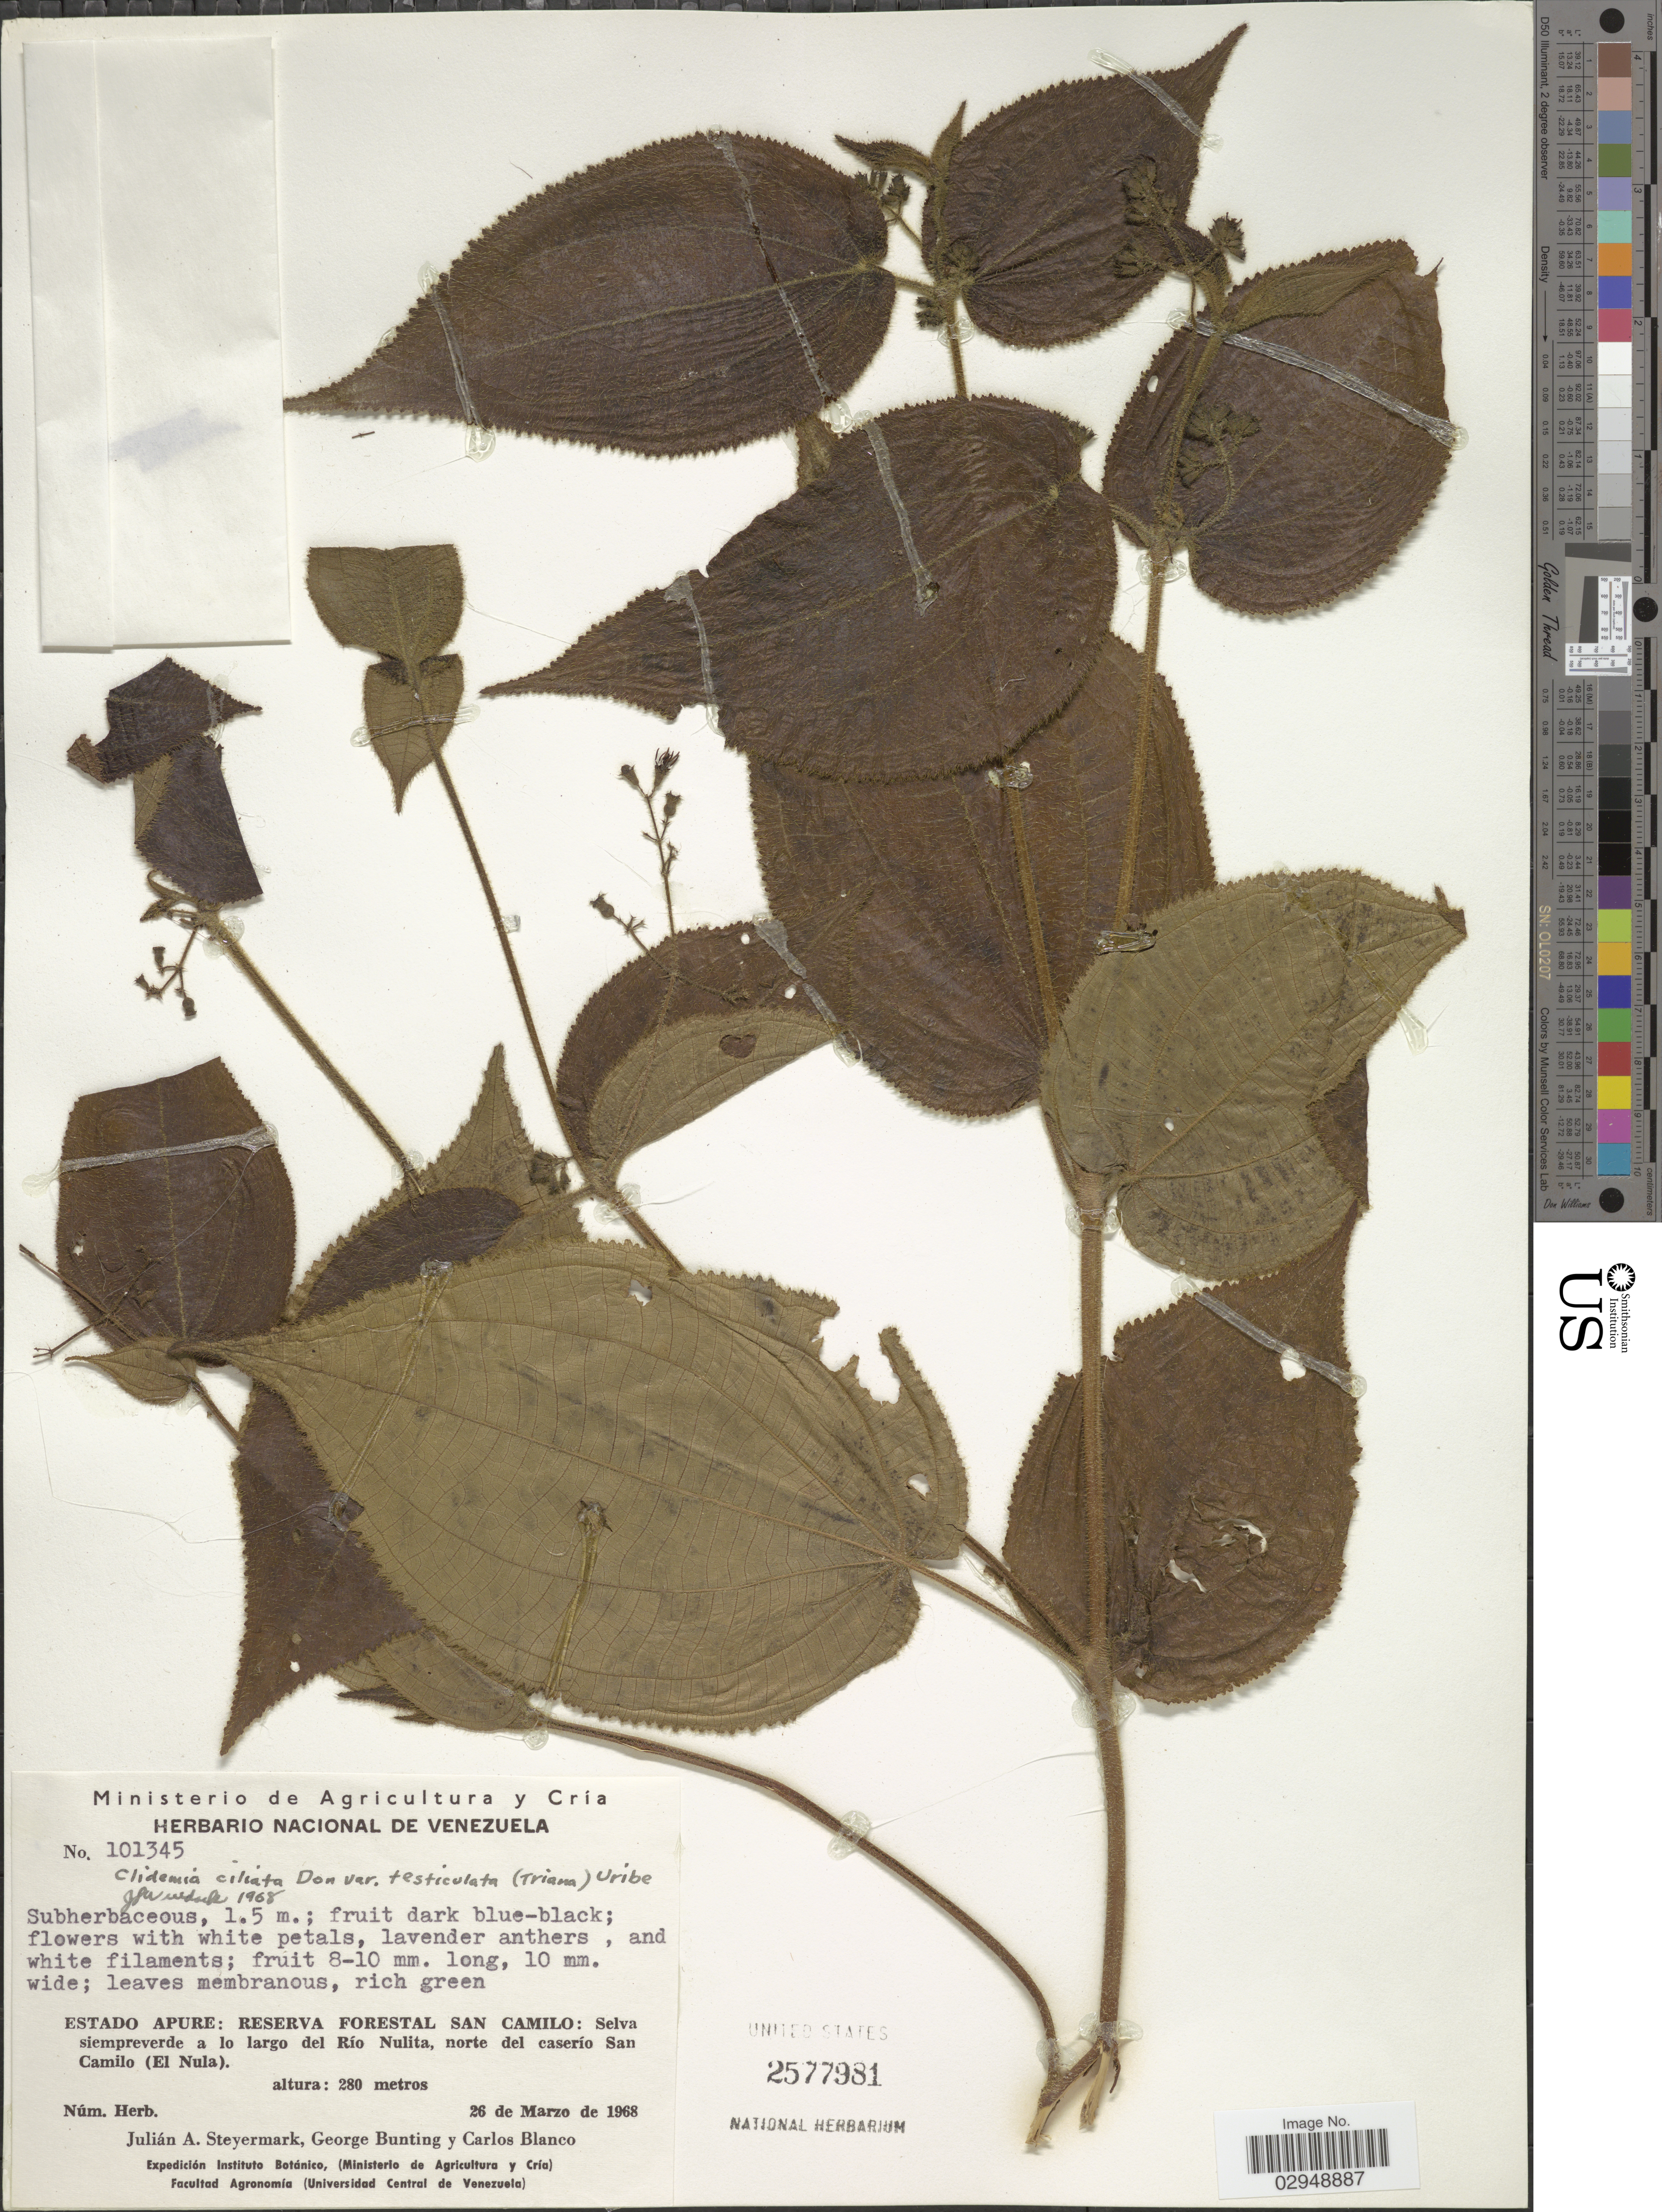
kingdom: Plantae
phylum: Tracheophyta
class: Magnoliopsida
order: Myrtales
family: Melastomataceae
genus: Clidemia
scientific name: Clidemia ciliata var. testiculata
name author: (Triana) L. Uribe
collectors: J. Steyermark, G. S. Bunting & C. Blanco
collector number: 101345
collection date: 1968-03-26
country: Venezuela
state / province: Apure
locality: Reserva Forestal San Camilo: Selva siempreverde a lo largo del Río Nulita, norte del caserío San Camilo (El Nula).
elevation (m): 280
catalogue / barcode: US 2577981